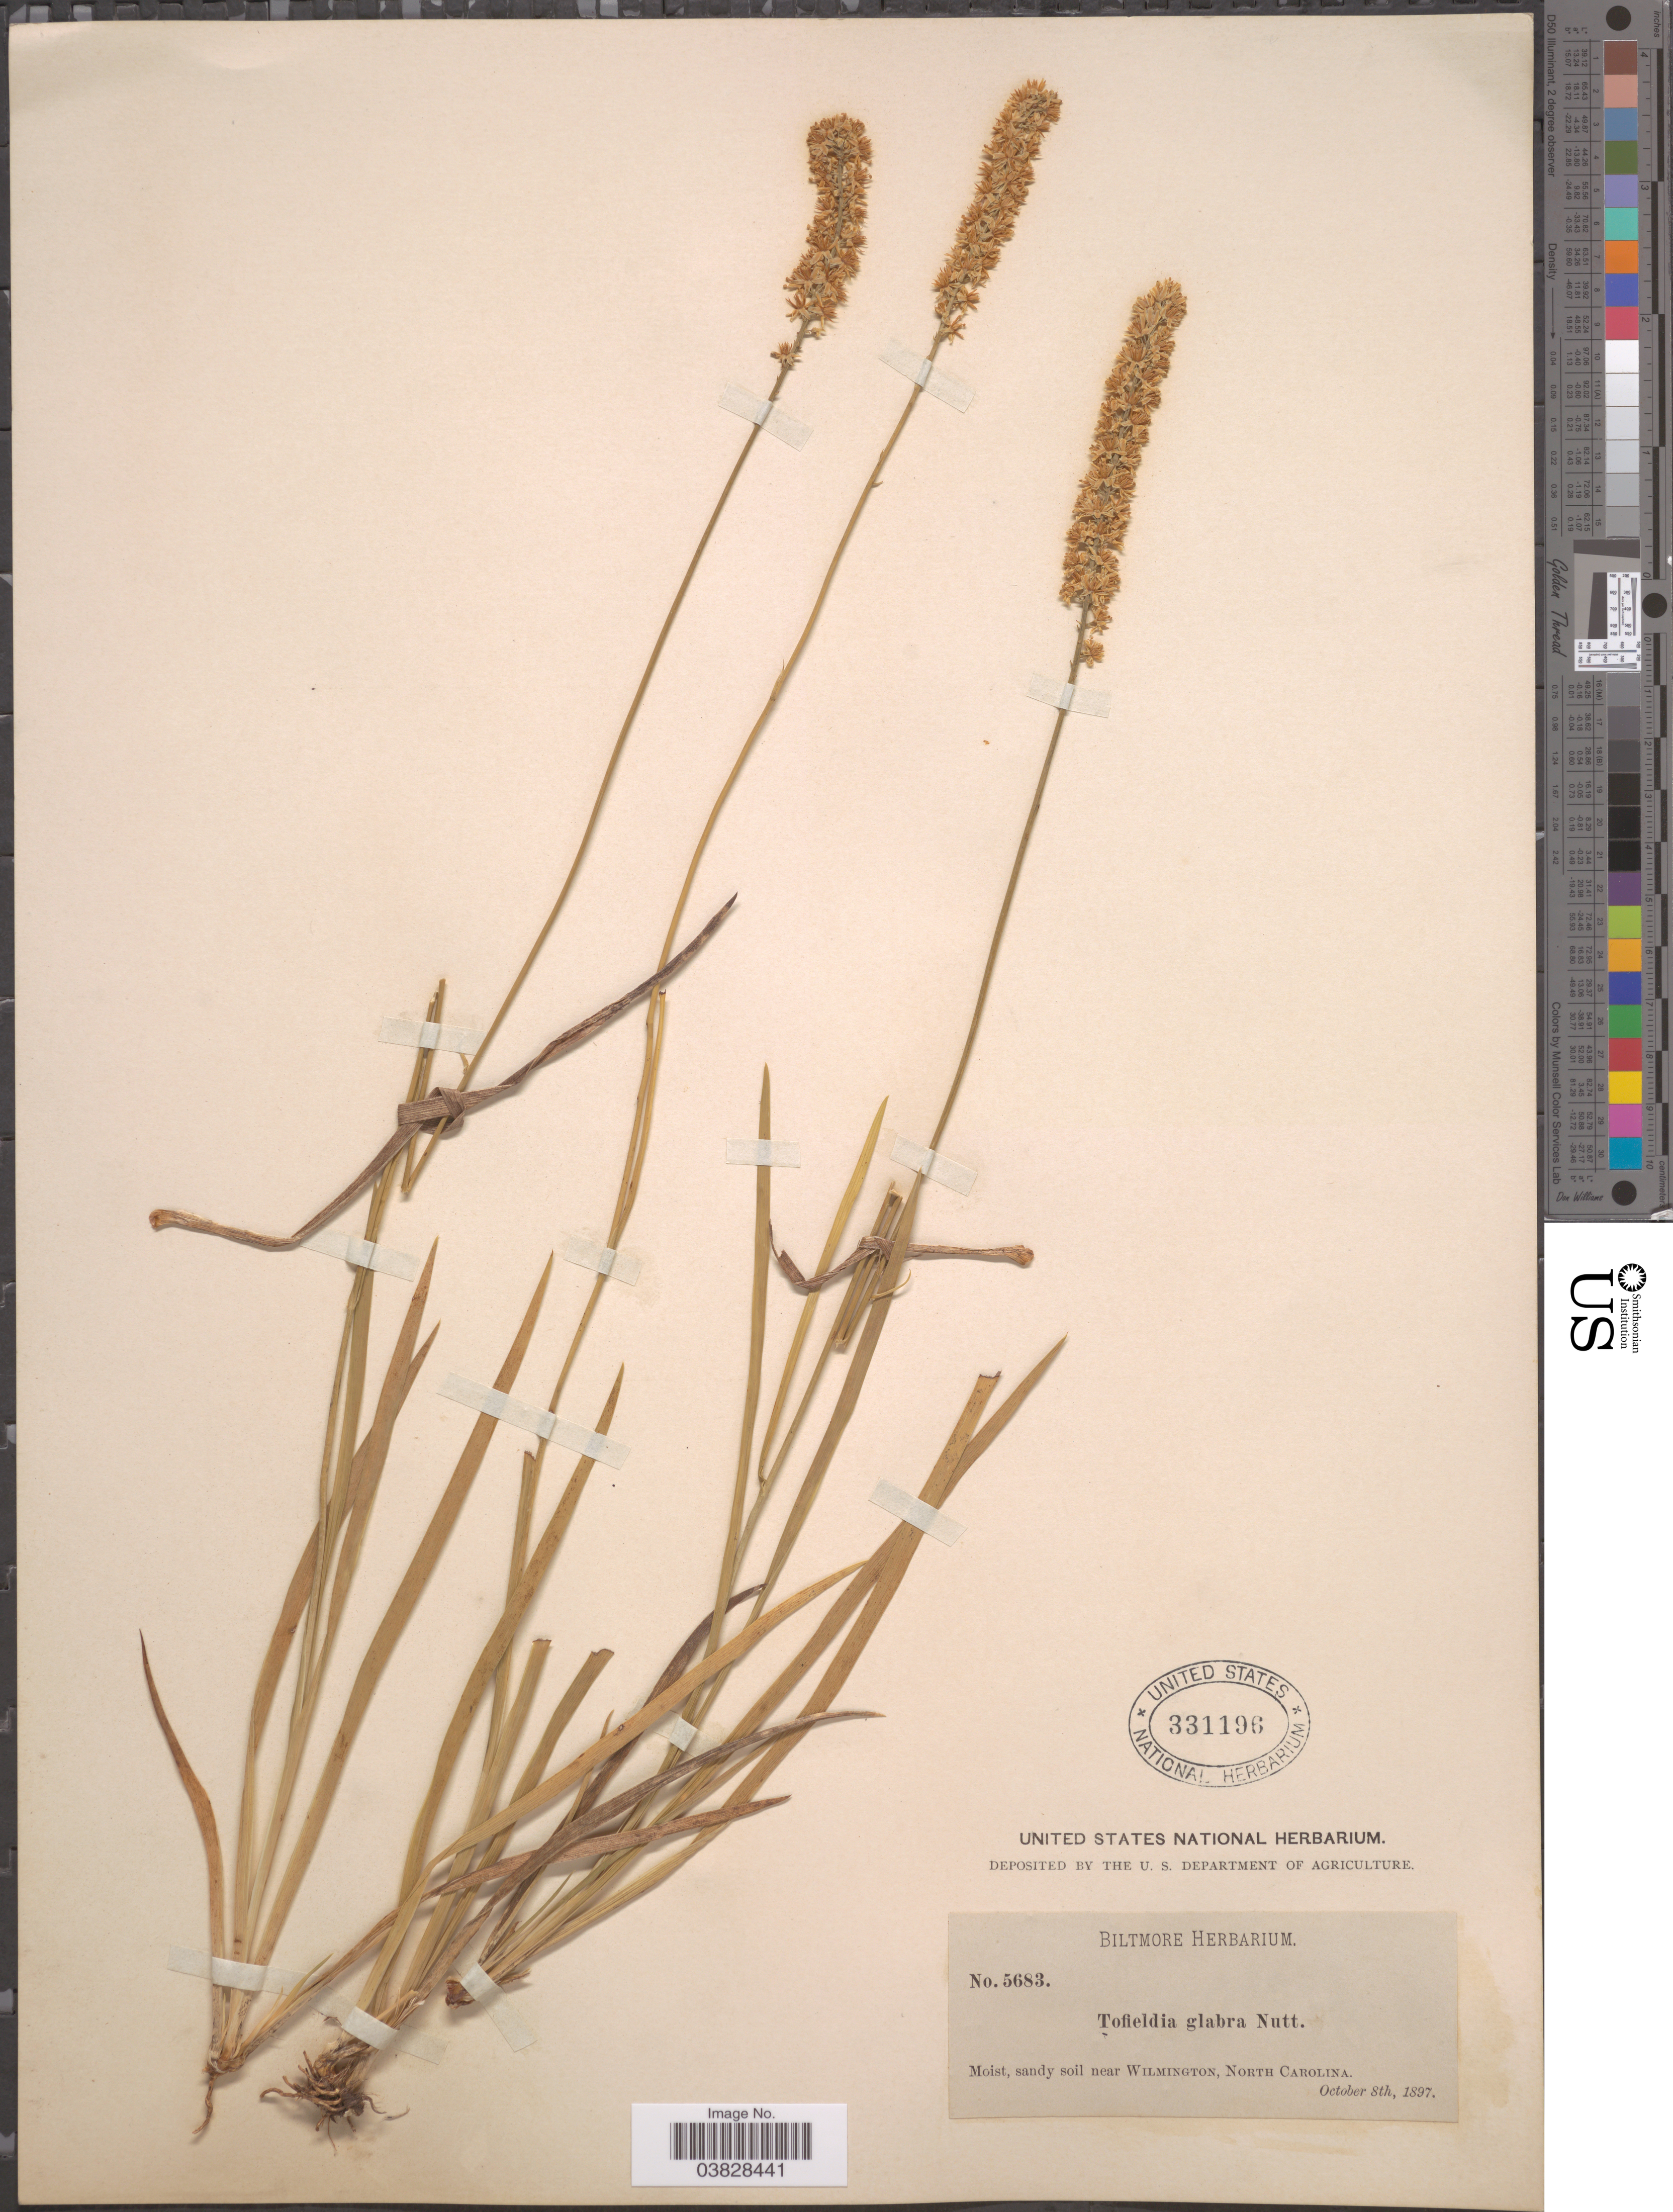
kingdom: Plantae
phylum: Tracheophyta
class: Liliopsida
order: Alismatales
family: Tofieldiaceae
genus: Tofieldia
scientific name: Tofieldia glabra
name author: Nutt.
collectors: ex herb. Biltmore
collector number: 5683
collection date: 1897-10-08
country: United States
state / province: North Carolina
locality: Near Wilmington.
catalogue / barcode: US 331196